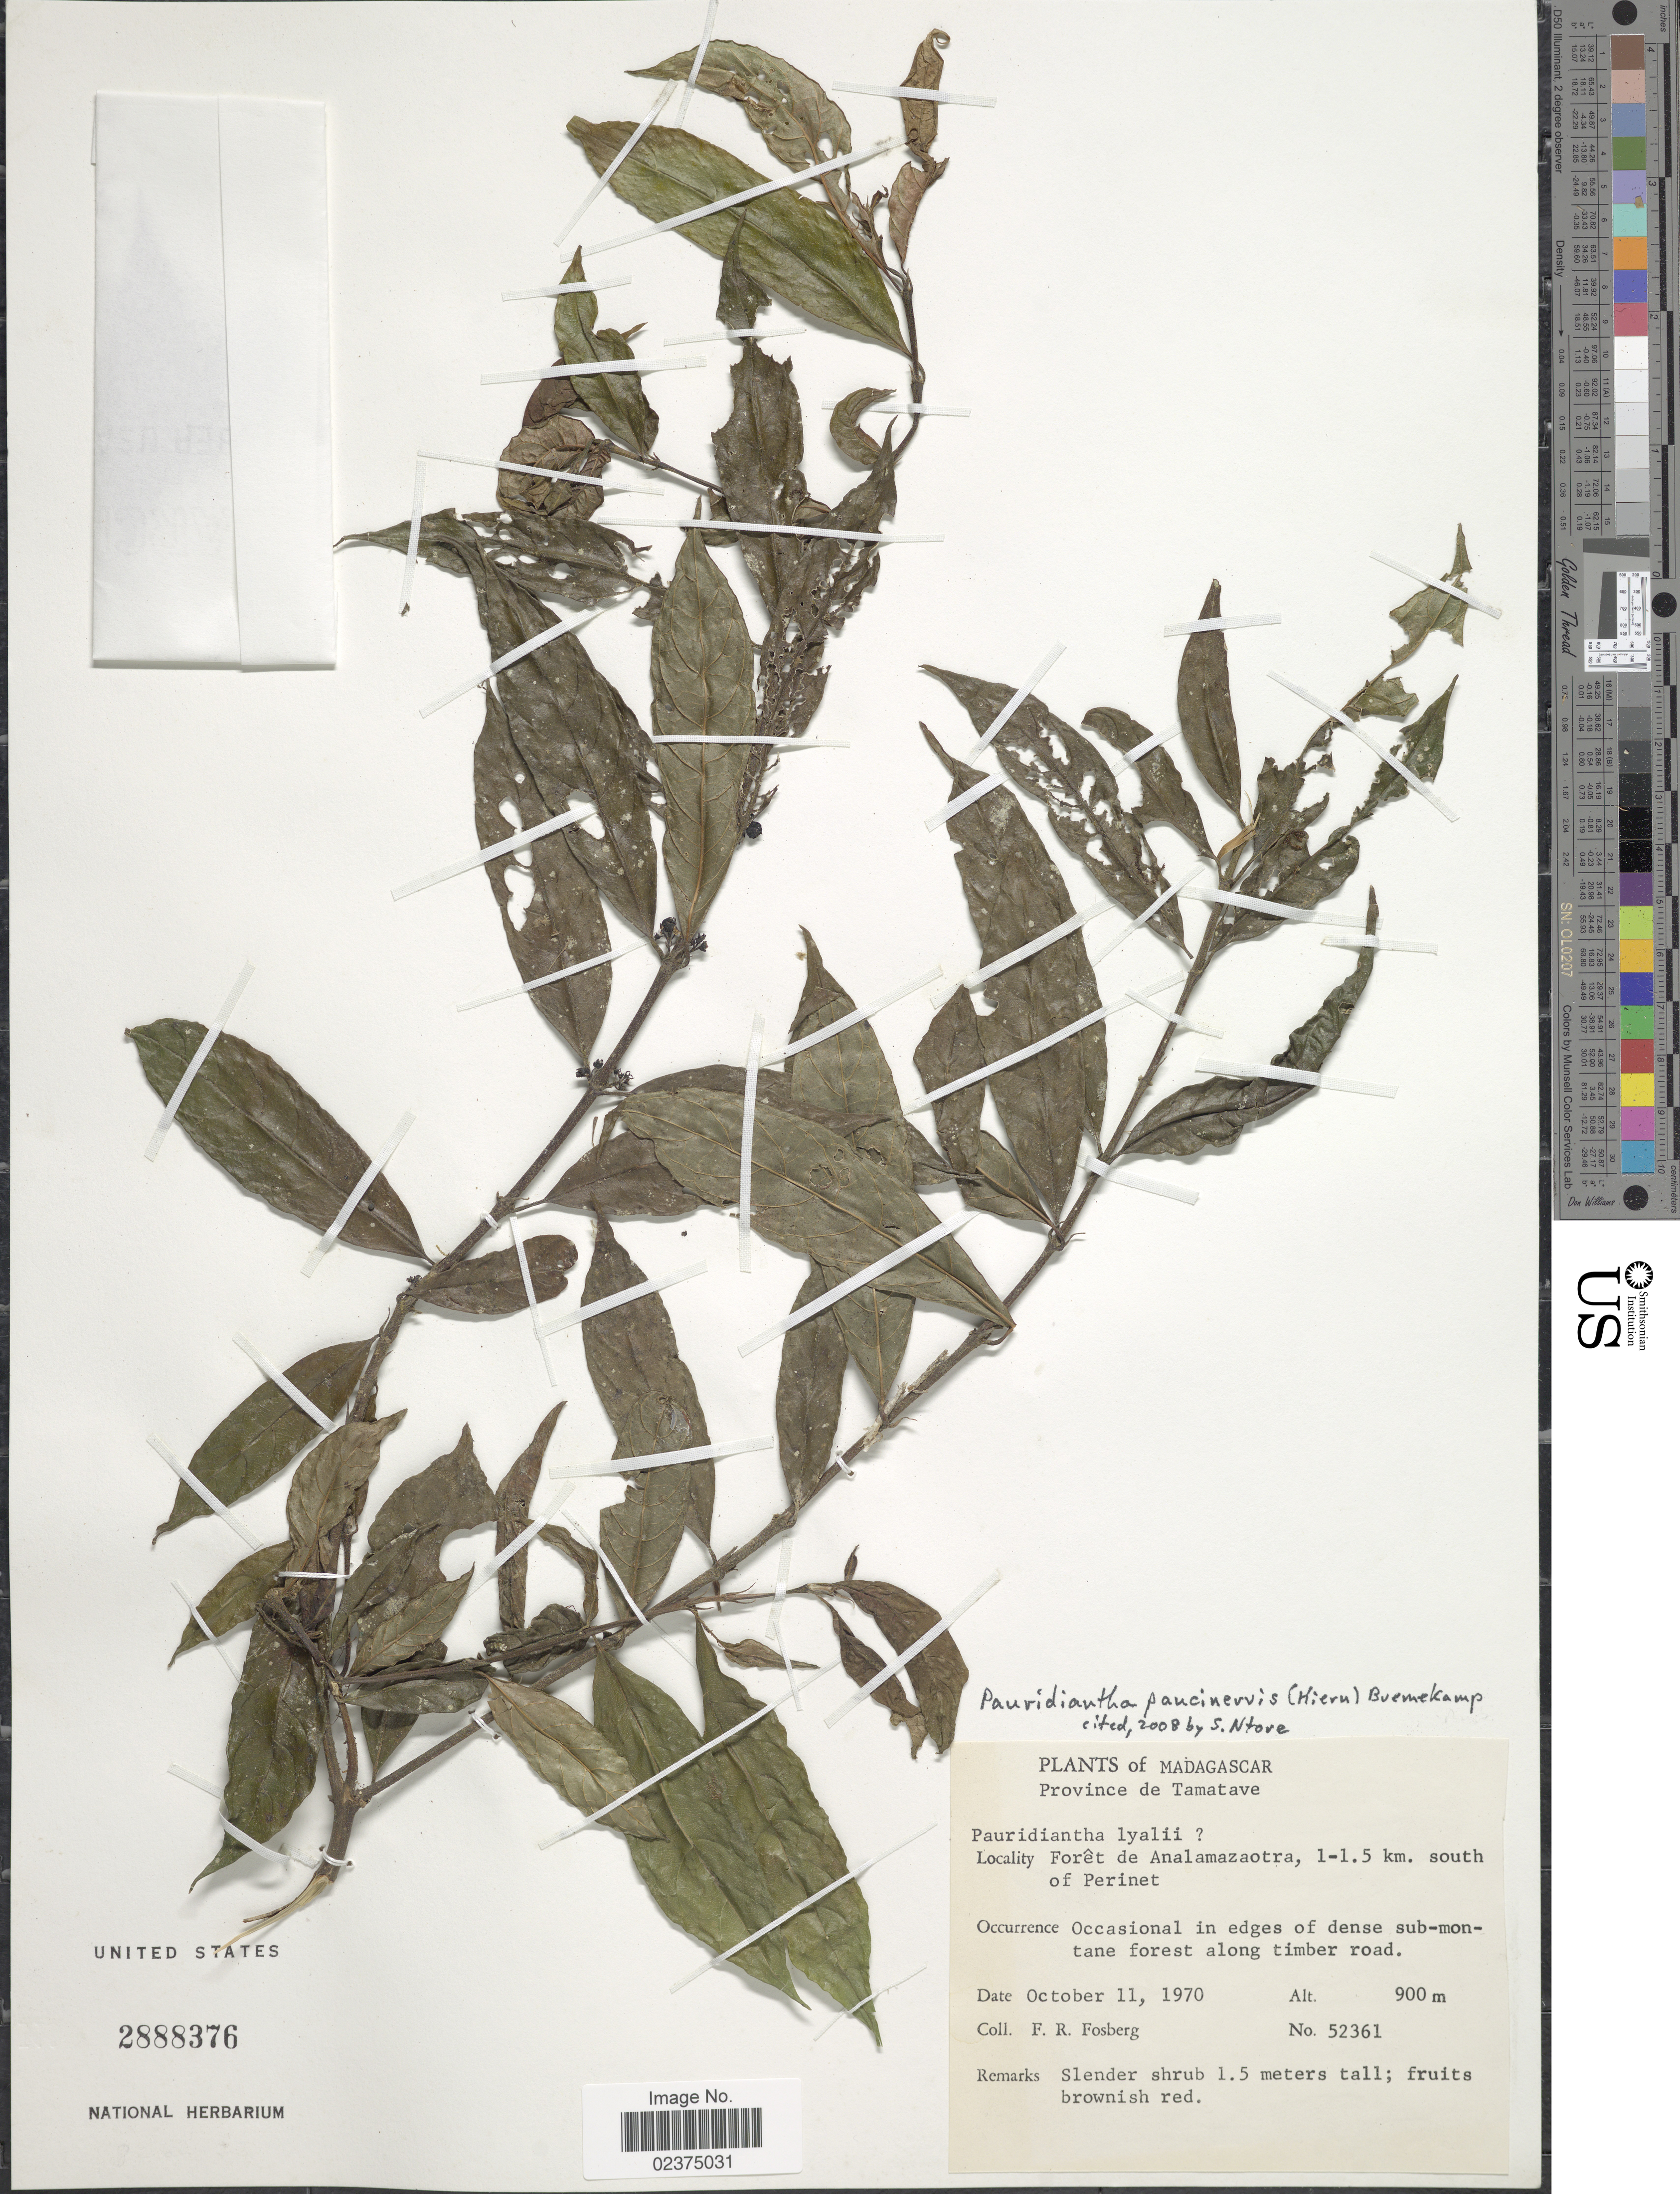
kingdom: Plantae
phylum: Tracheophyta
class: Magnoliopsida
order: Gentianales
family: Rubiaceae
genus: Pauridiantha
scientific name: Pauridiantha paucinervis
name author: (Hiern) Bremek.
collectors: F. R. Fosberg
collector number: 52361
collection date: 1970-10-11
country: Madagascar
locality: Province of Tamatave, Forest de Analamazaotra, 1-1.5 km. south of Perinet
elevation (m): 900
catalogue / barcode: US 2888376